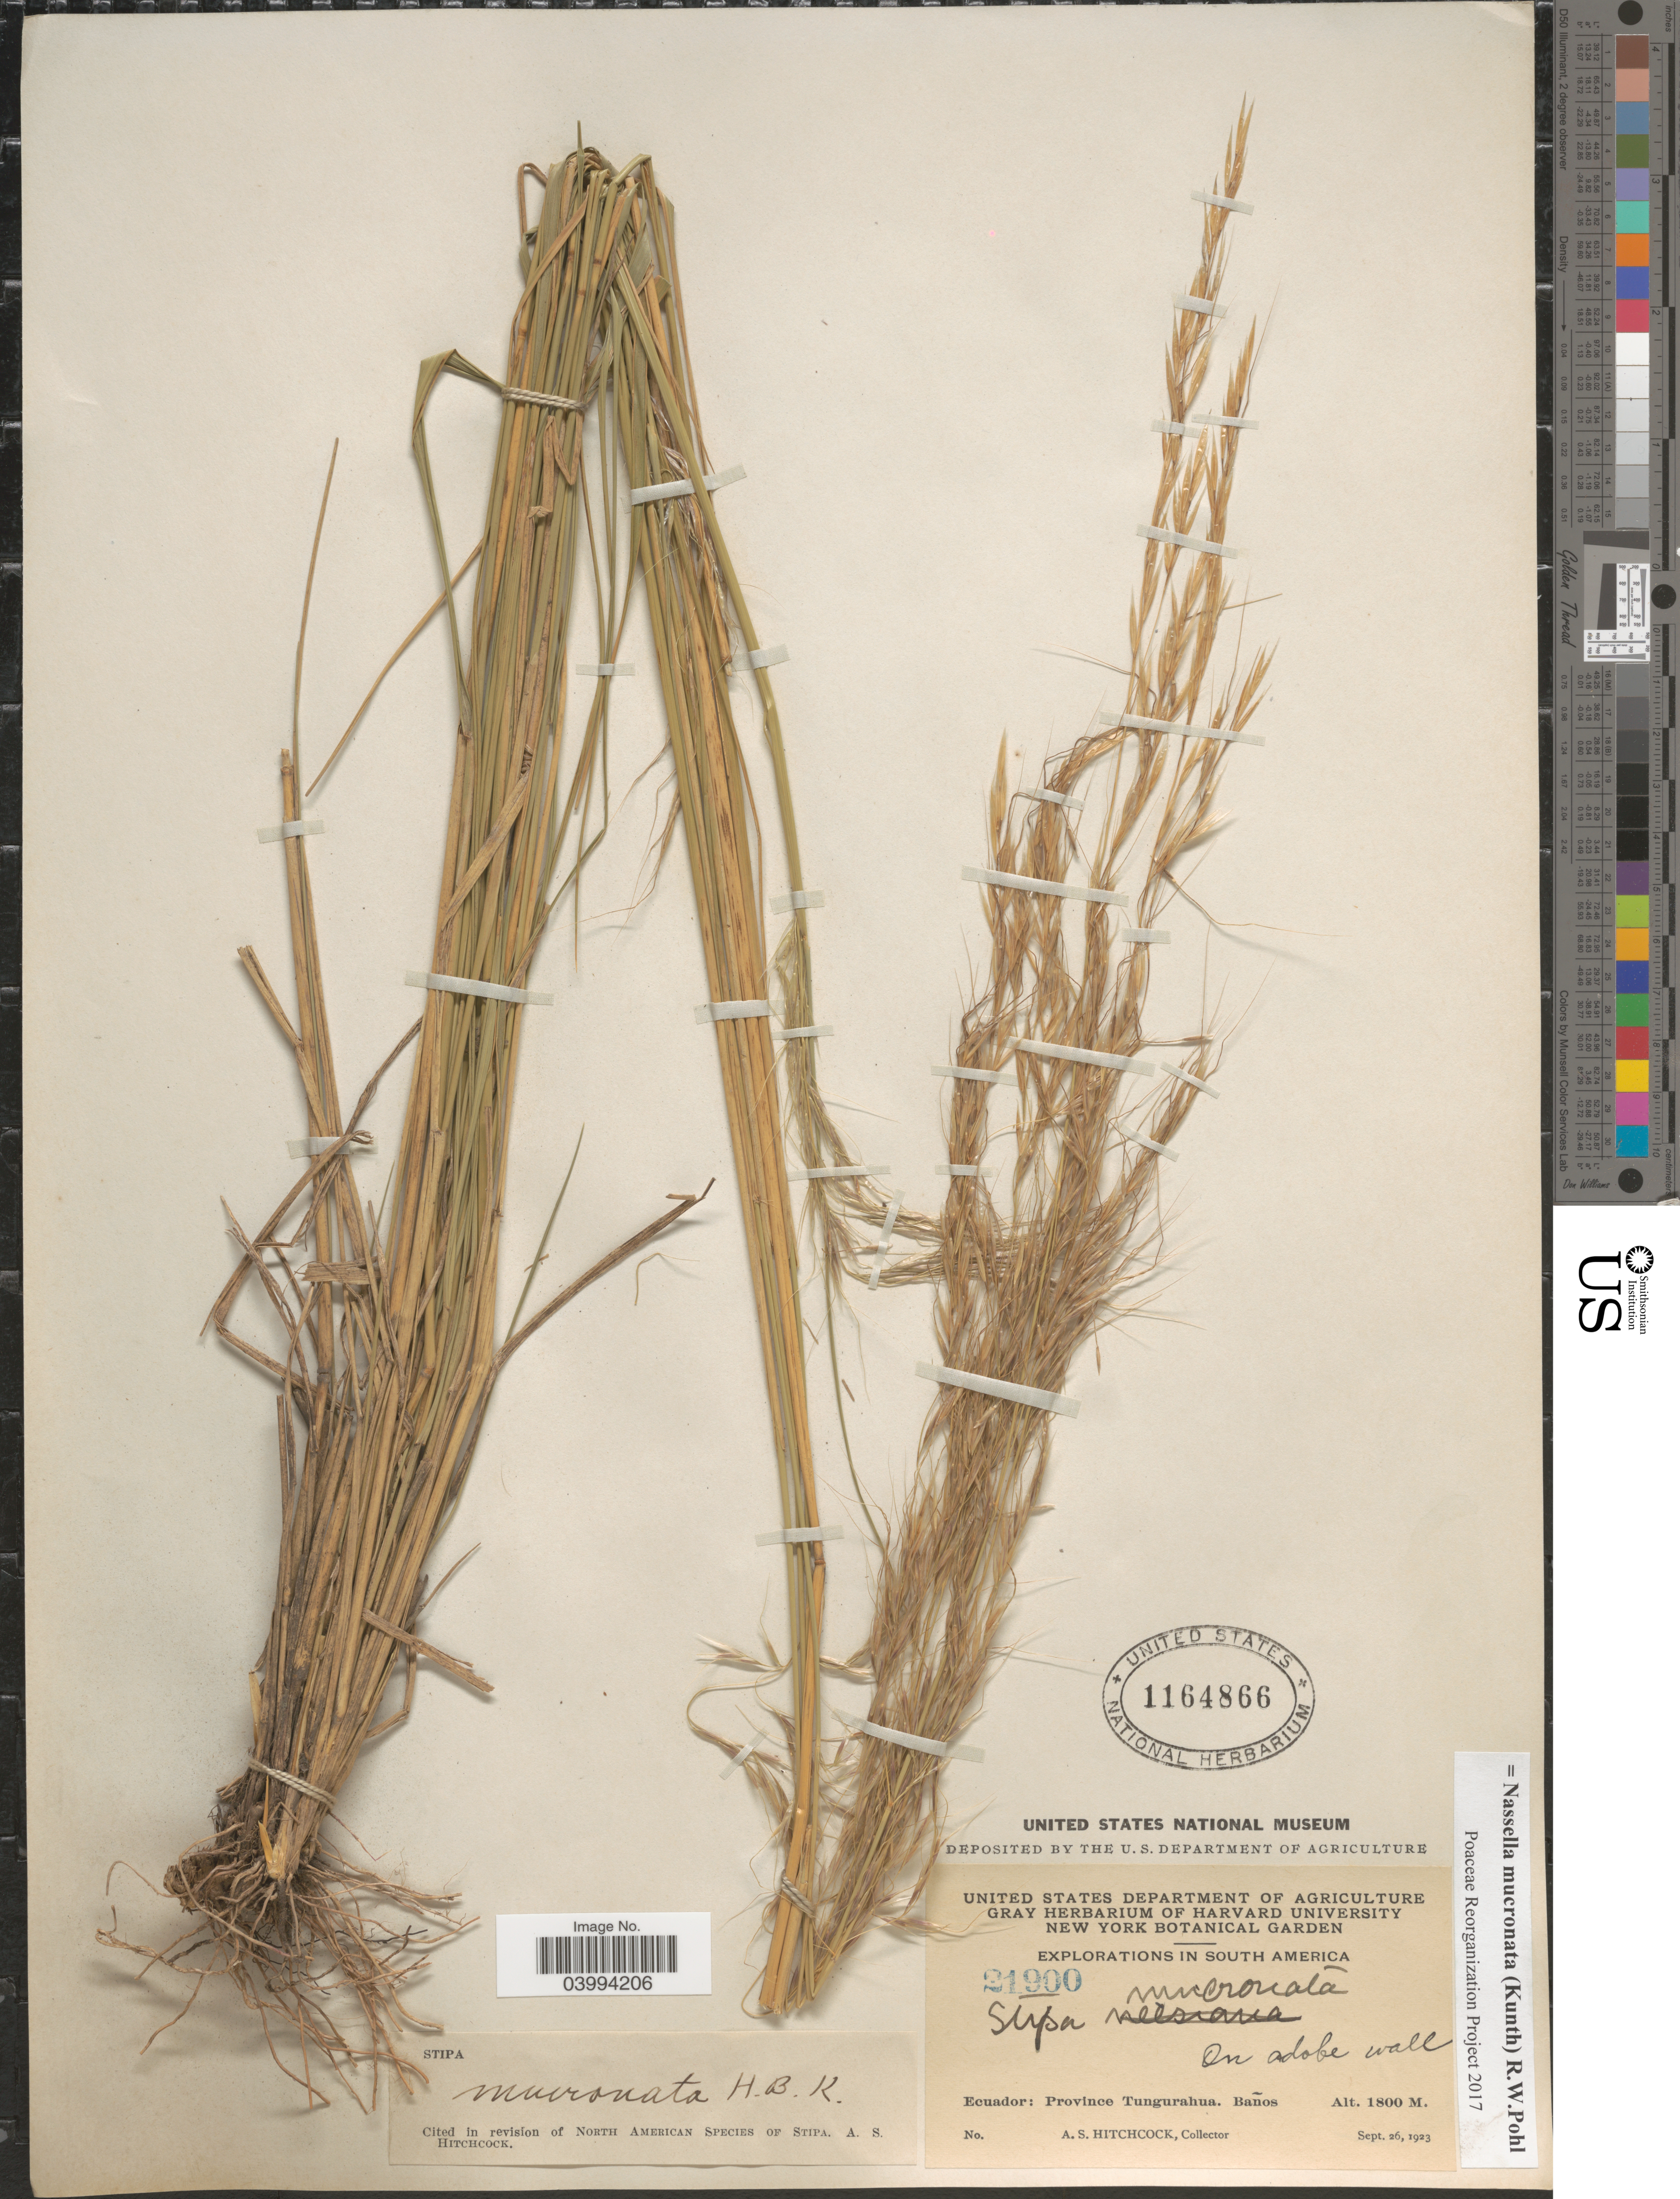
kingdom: Plantae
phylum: Tracheophyta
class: Liliopsida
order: Poales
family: Poaceae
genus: Nassella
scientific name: Nassella mucronata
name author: (Kunth) R.W. Pohl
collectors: A. S. Hitchcock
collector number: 21900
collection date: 1923-09-26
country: Ecuador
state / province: Tungurahua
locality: Baños.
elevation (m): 1800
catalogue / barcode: US 1164866